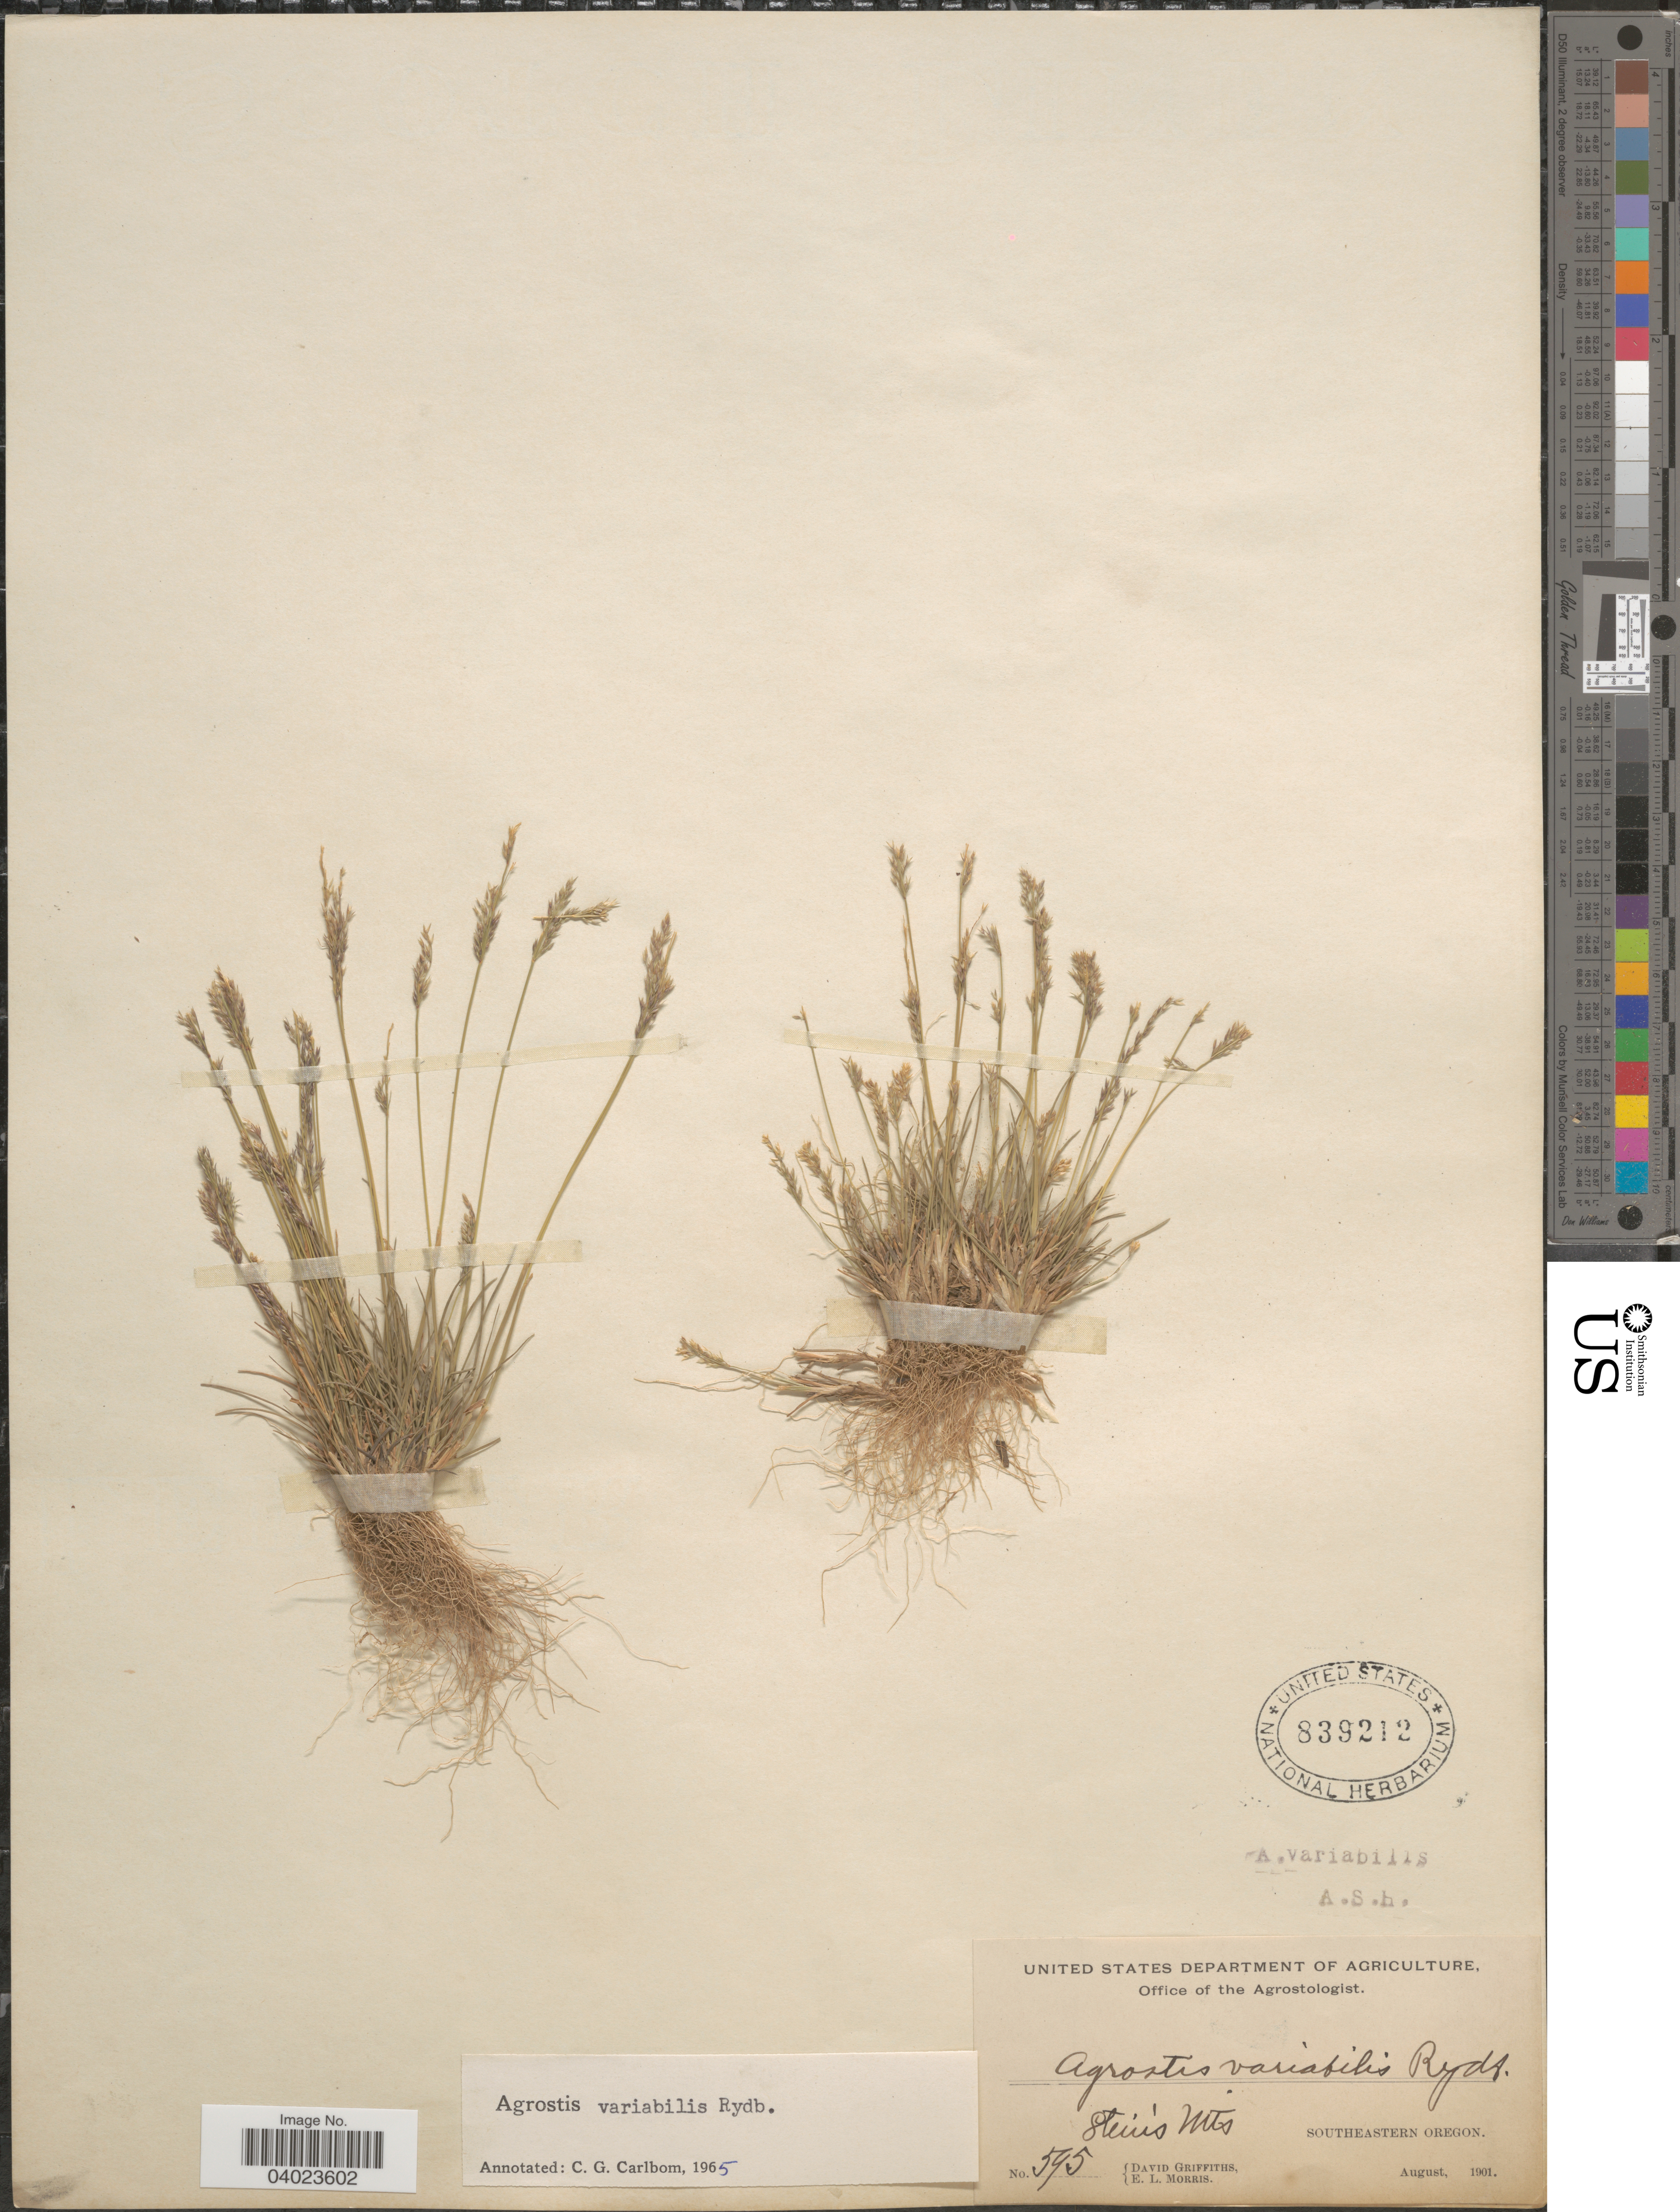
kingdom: Plantae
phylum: Tracheophyta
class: Liliopsida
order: Poales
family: Poaceae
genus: Agrostis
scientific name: Agrostis variabilis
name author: Rydb.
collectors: D. Griffiths & E. Morris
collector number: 595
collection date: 1901-08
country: United States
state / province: Oregon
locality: Stein's Mts. Southeastern Oregon.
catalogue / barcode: US 839212